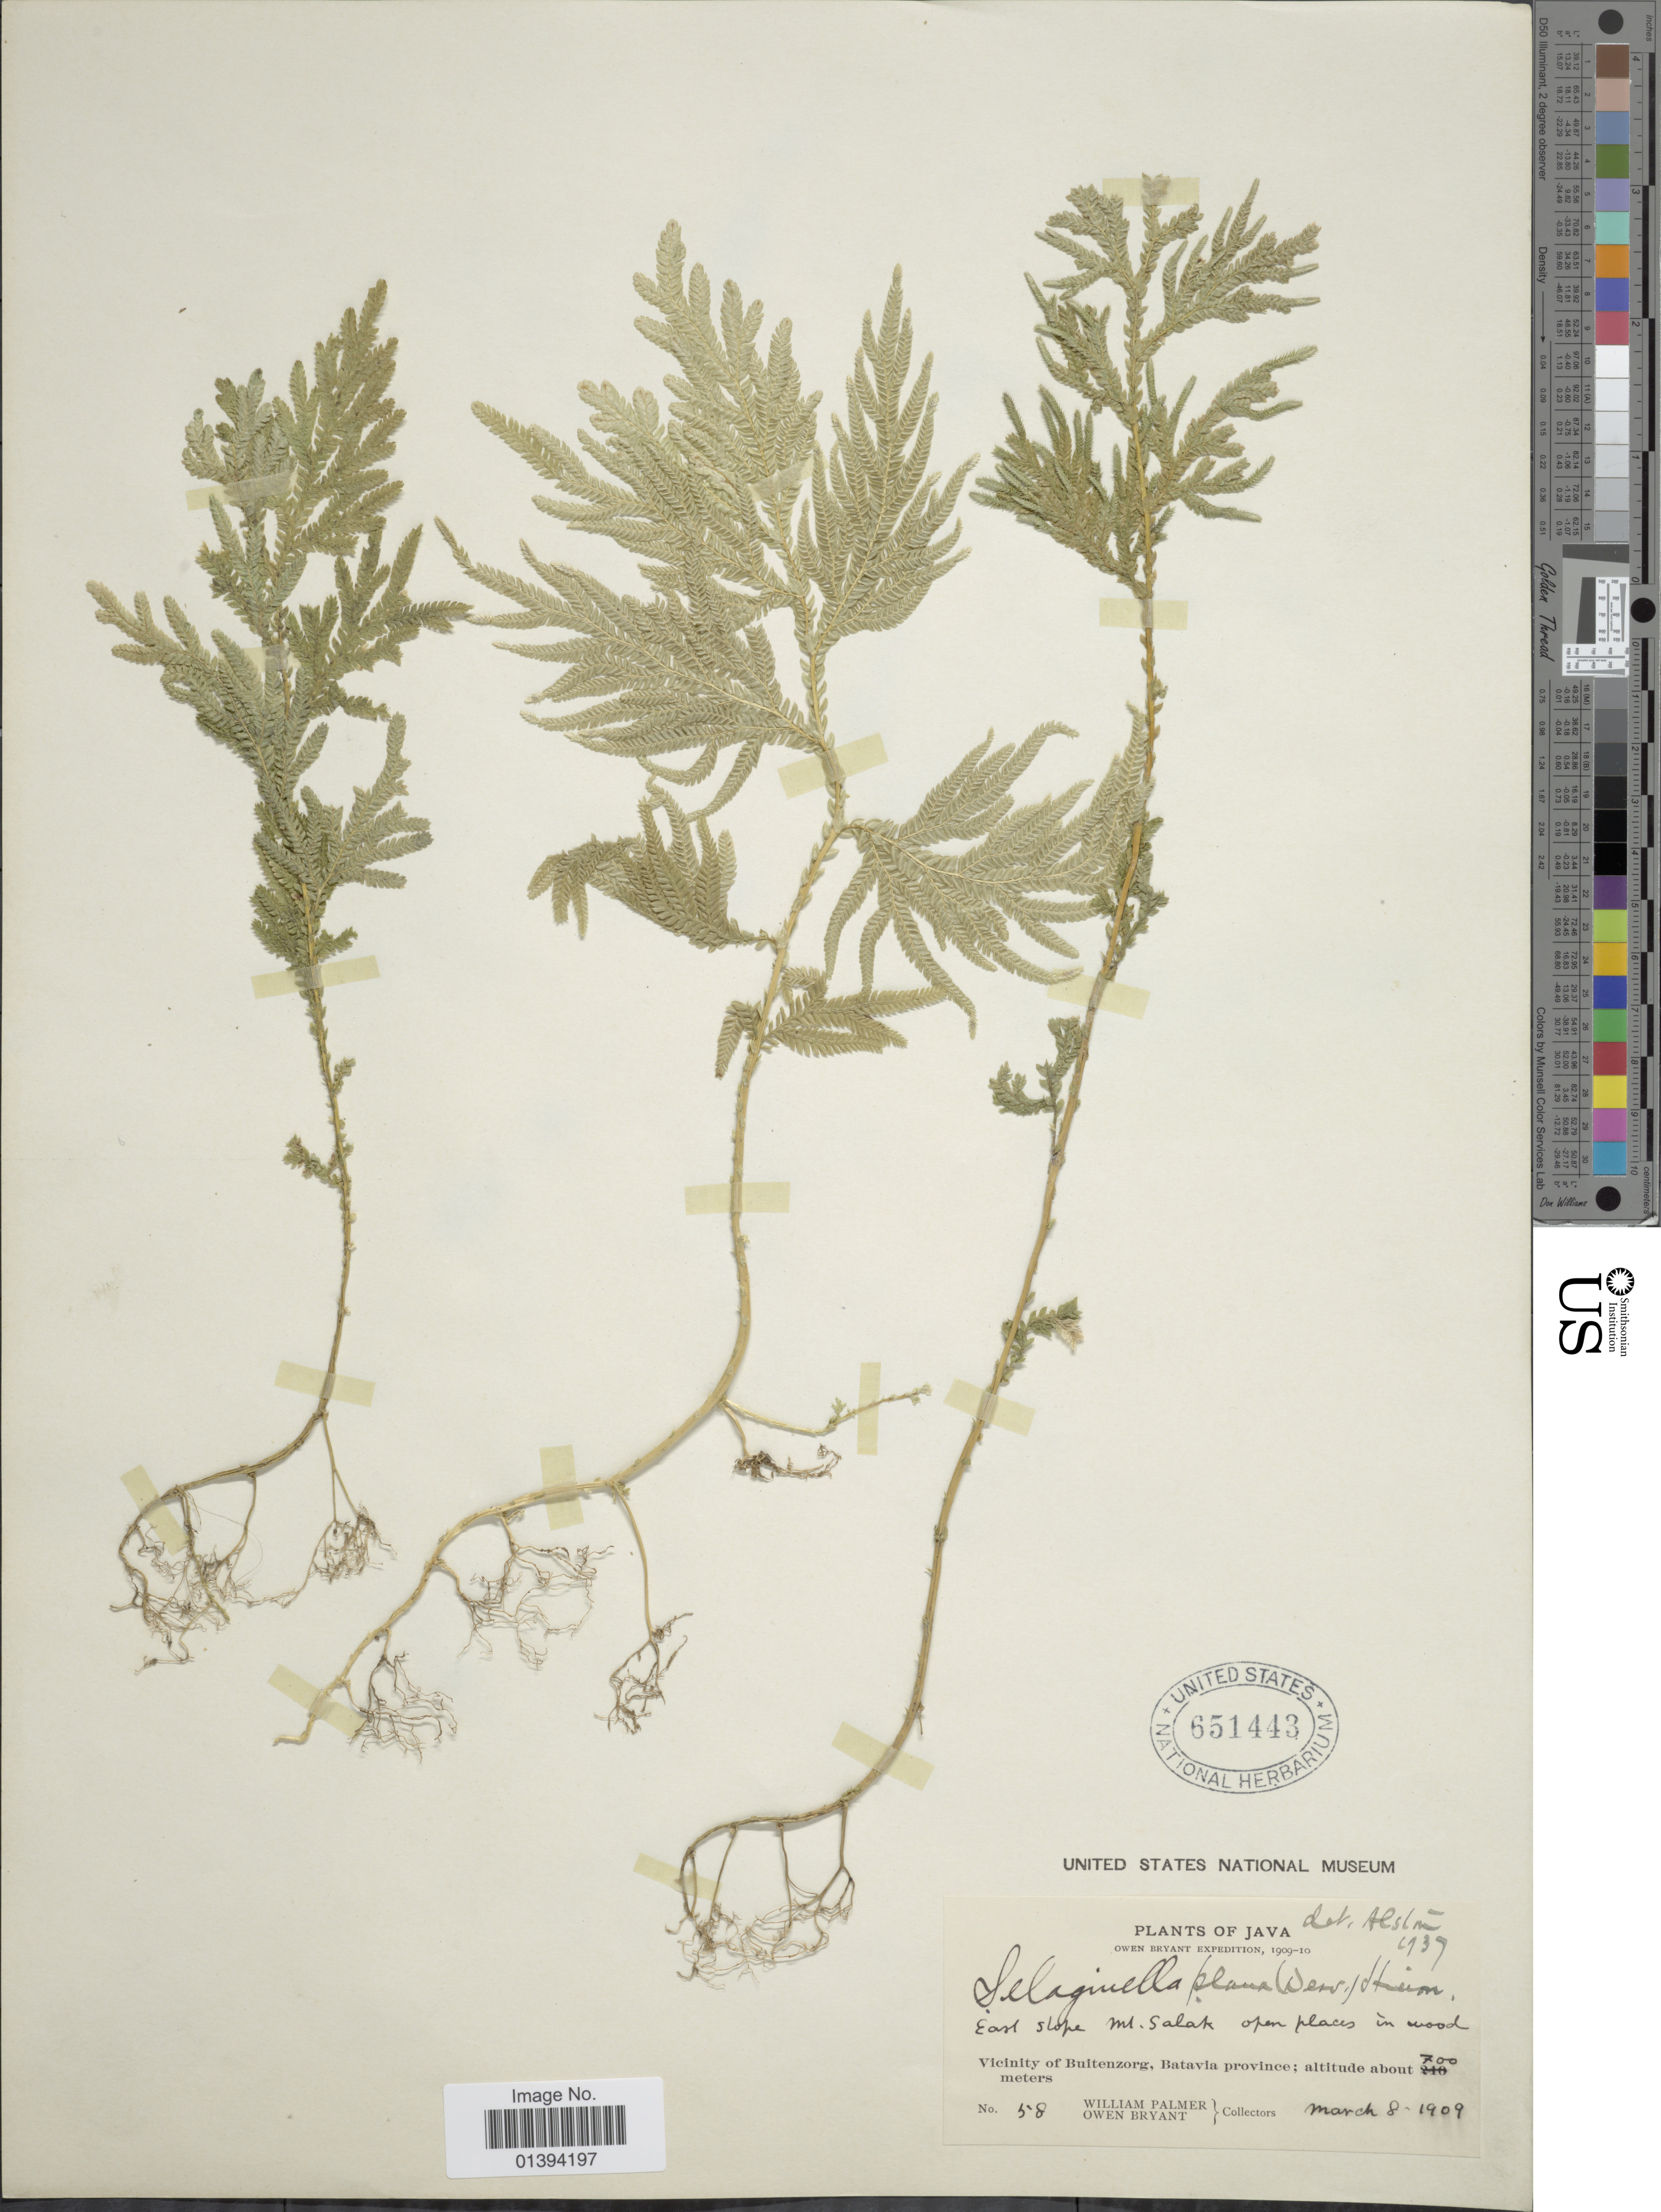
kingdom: Plantae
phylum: Tracheophyta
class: Lycopodiopsida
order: Selaginellales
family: Selaginellaceae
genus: Selaginella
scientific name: Selaginella plana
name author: (Desv. ex Poir.) Hieron.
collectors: W. Palmer & O. Bryant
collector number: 58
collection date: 1909-03-08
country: Indonesia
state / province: Java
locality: East slope Mt. Salak open places in wood, Vicinity of Buitenzorg, Batavia province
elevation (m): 700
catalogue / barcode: US 65143